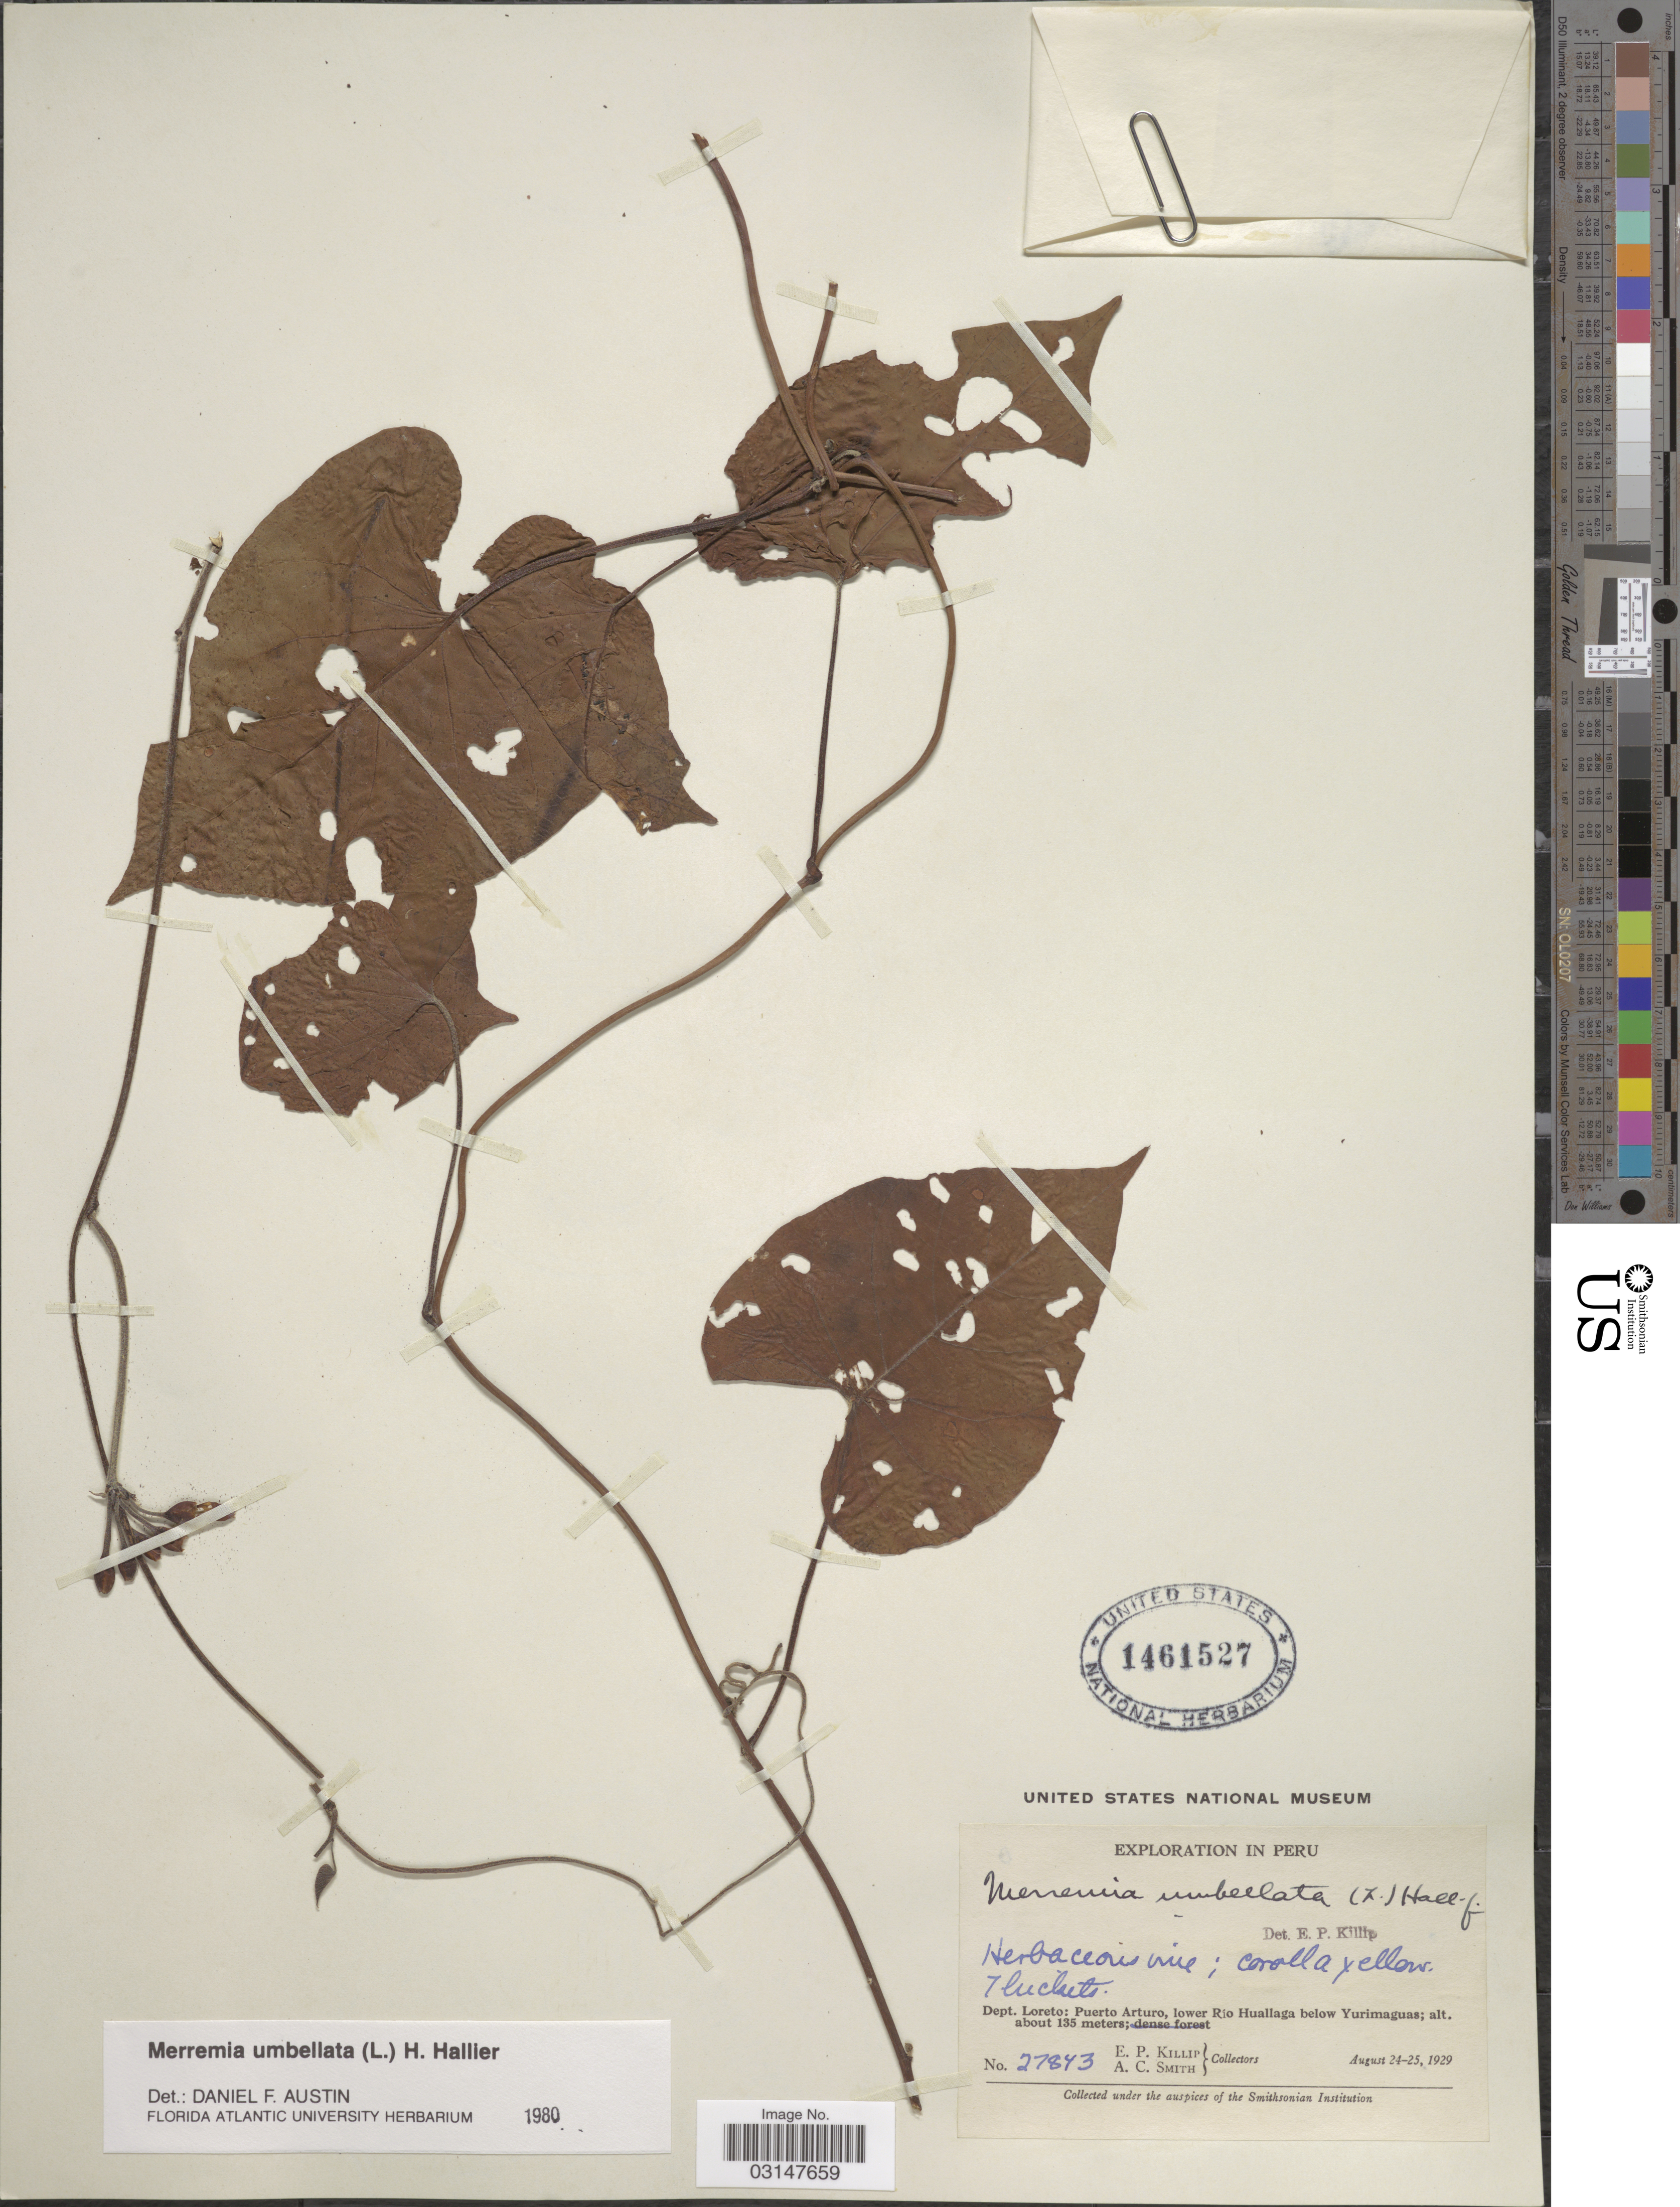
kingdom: Plantae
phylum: Tracheophyta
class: Magnoliopsida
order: Solanales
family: Convolvulaceae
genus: Camonea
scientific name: Camonea umbellata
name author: (L.) A. R. Simões & Staples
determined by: Strong, Mark T., (BOT), Smithsonian Institution - National Museum of Natural History (UNITED STATES)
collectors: E. P. Killip & A. C. Smith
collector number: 27843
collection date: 1929-08-24/1929-08-25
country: Peru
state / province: Loreto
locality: Dept. Loreto: Puerto Arturo, lower Rio Huallaga below Yurimaguas.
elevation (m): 135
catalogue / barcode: US 1461527